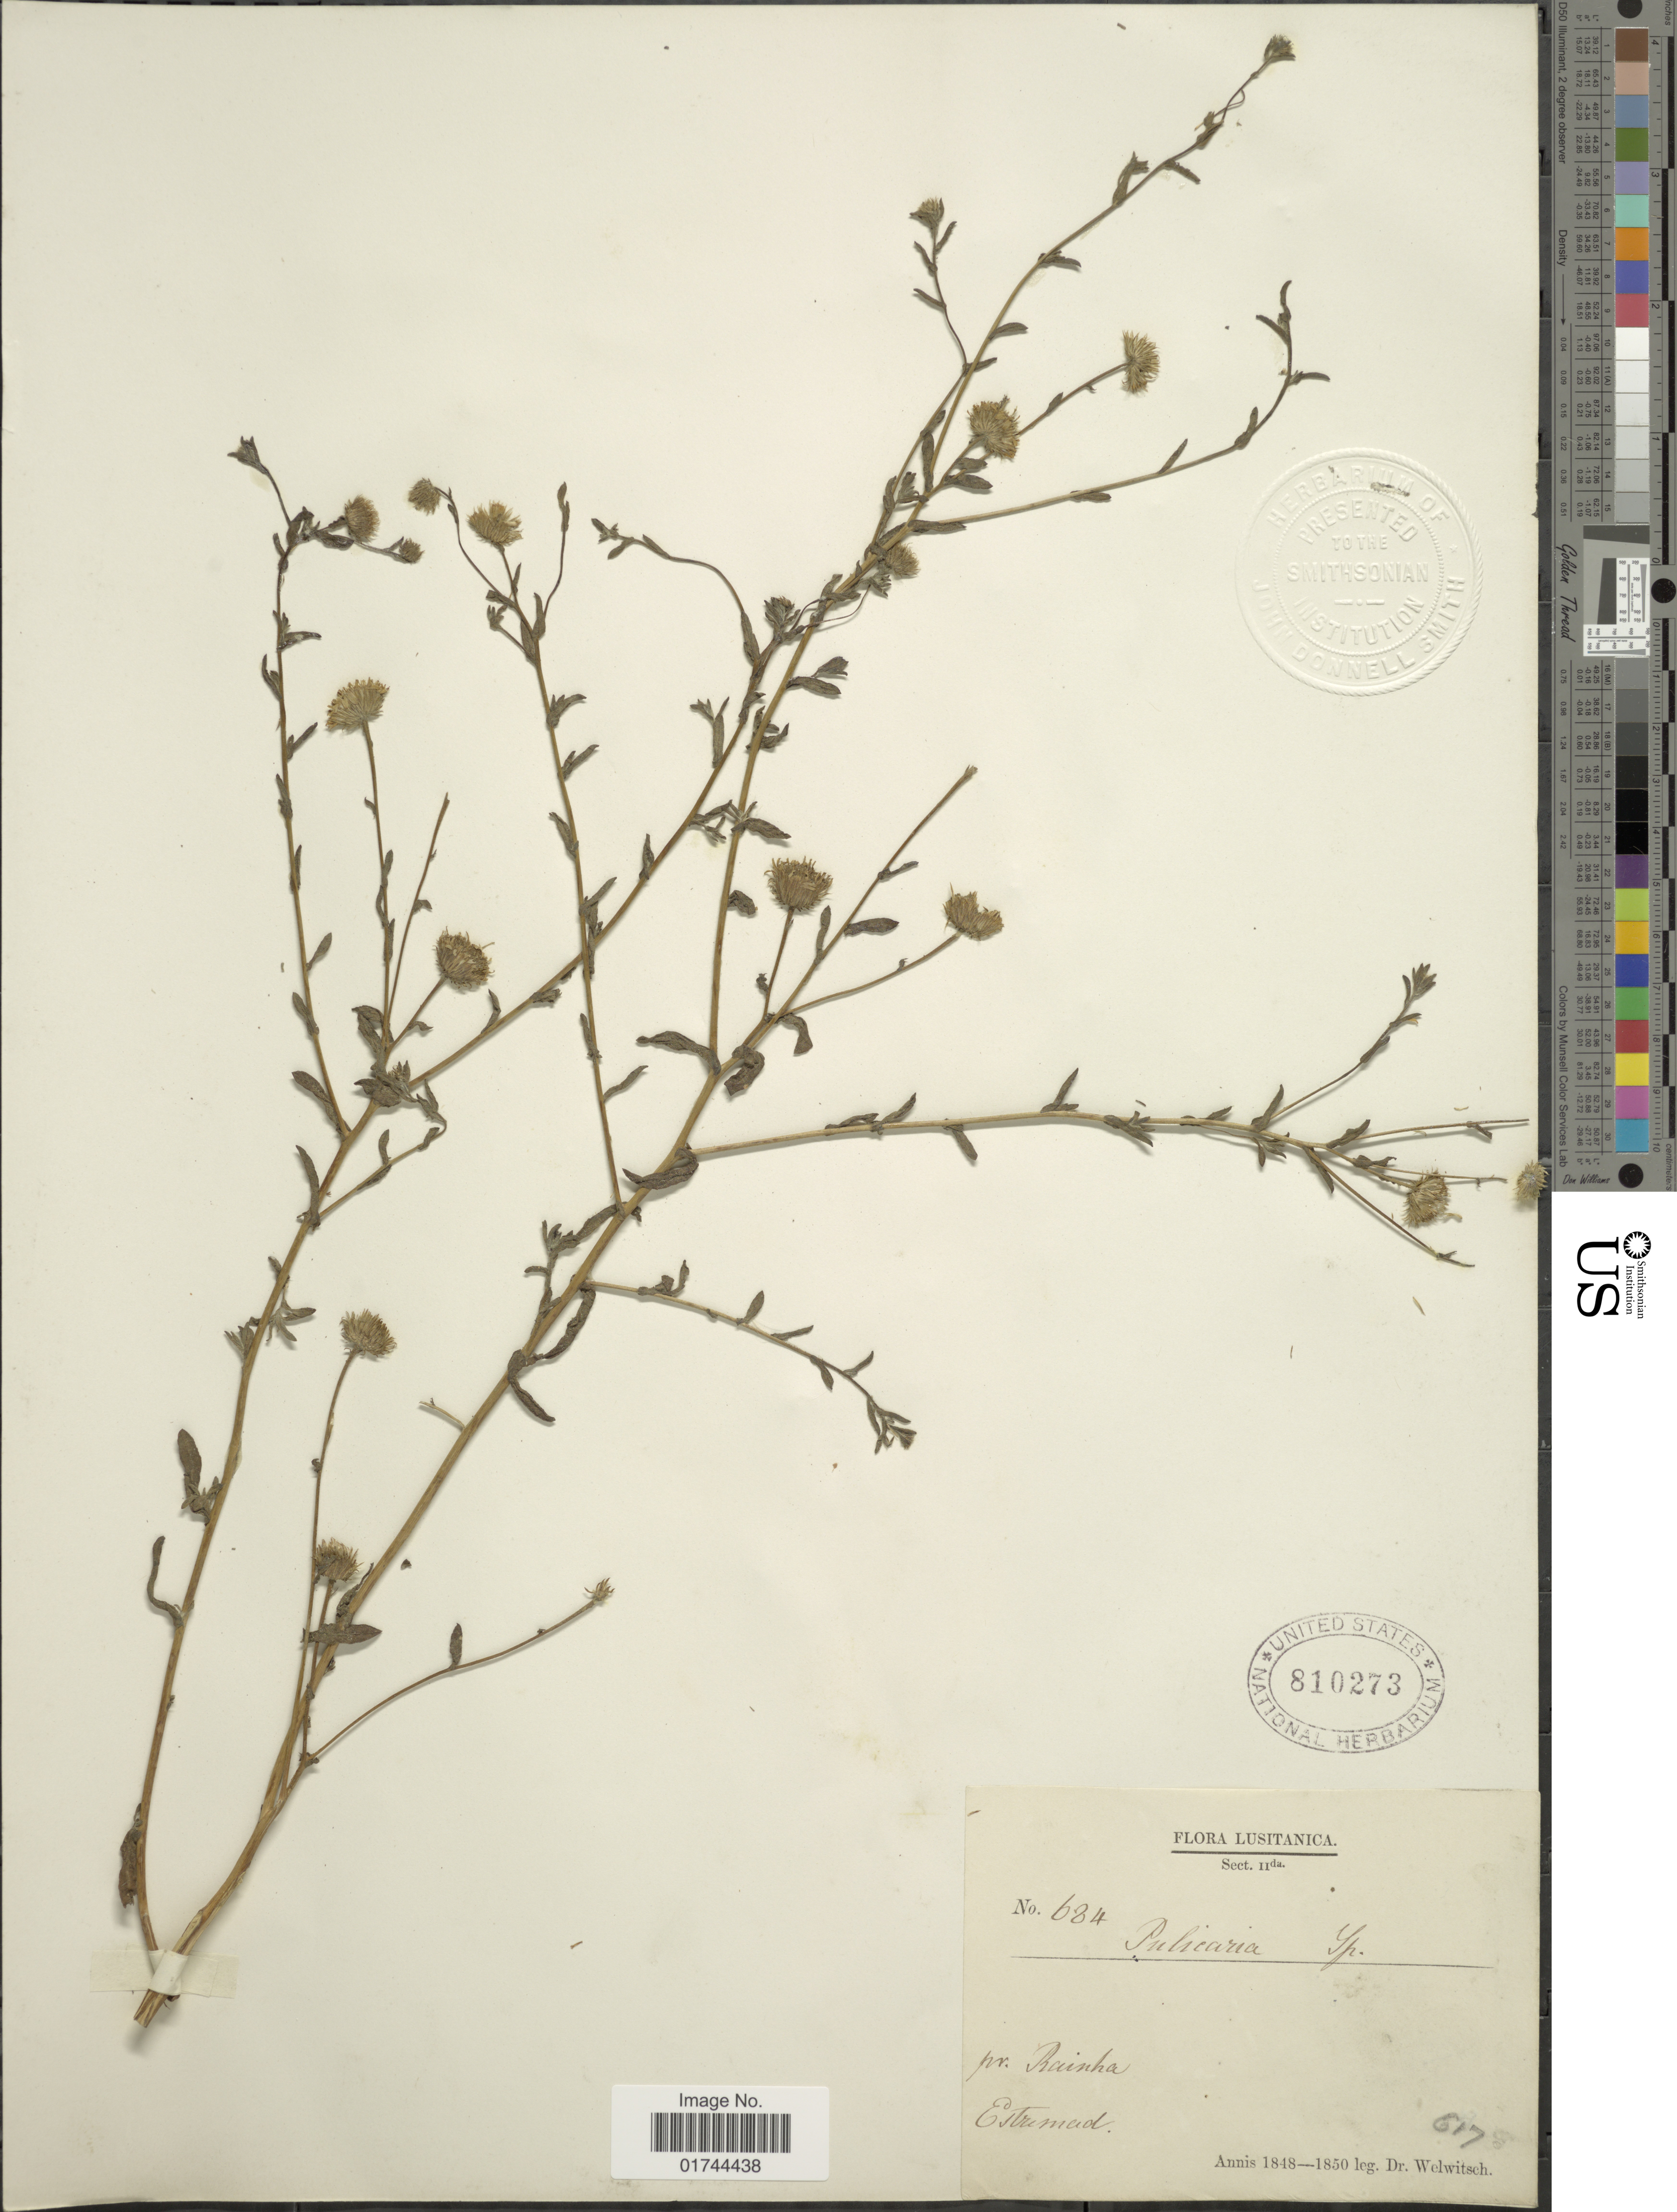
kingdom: Plantae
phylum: Tracheophyta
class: Magnoliopsida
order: Asterales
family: Asteraceae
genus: Pulicaria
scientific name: Pulicaria sp.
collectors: -. Welwitsch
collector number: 684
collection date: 1848/1850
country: Portugal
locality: Prov. Rainha, Estremad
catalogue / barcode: US 810273